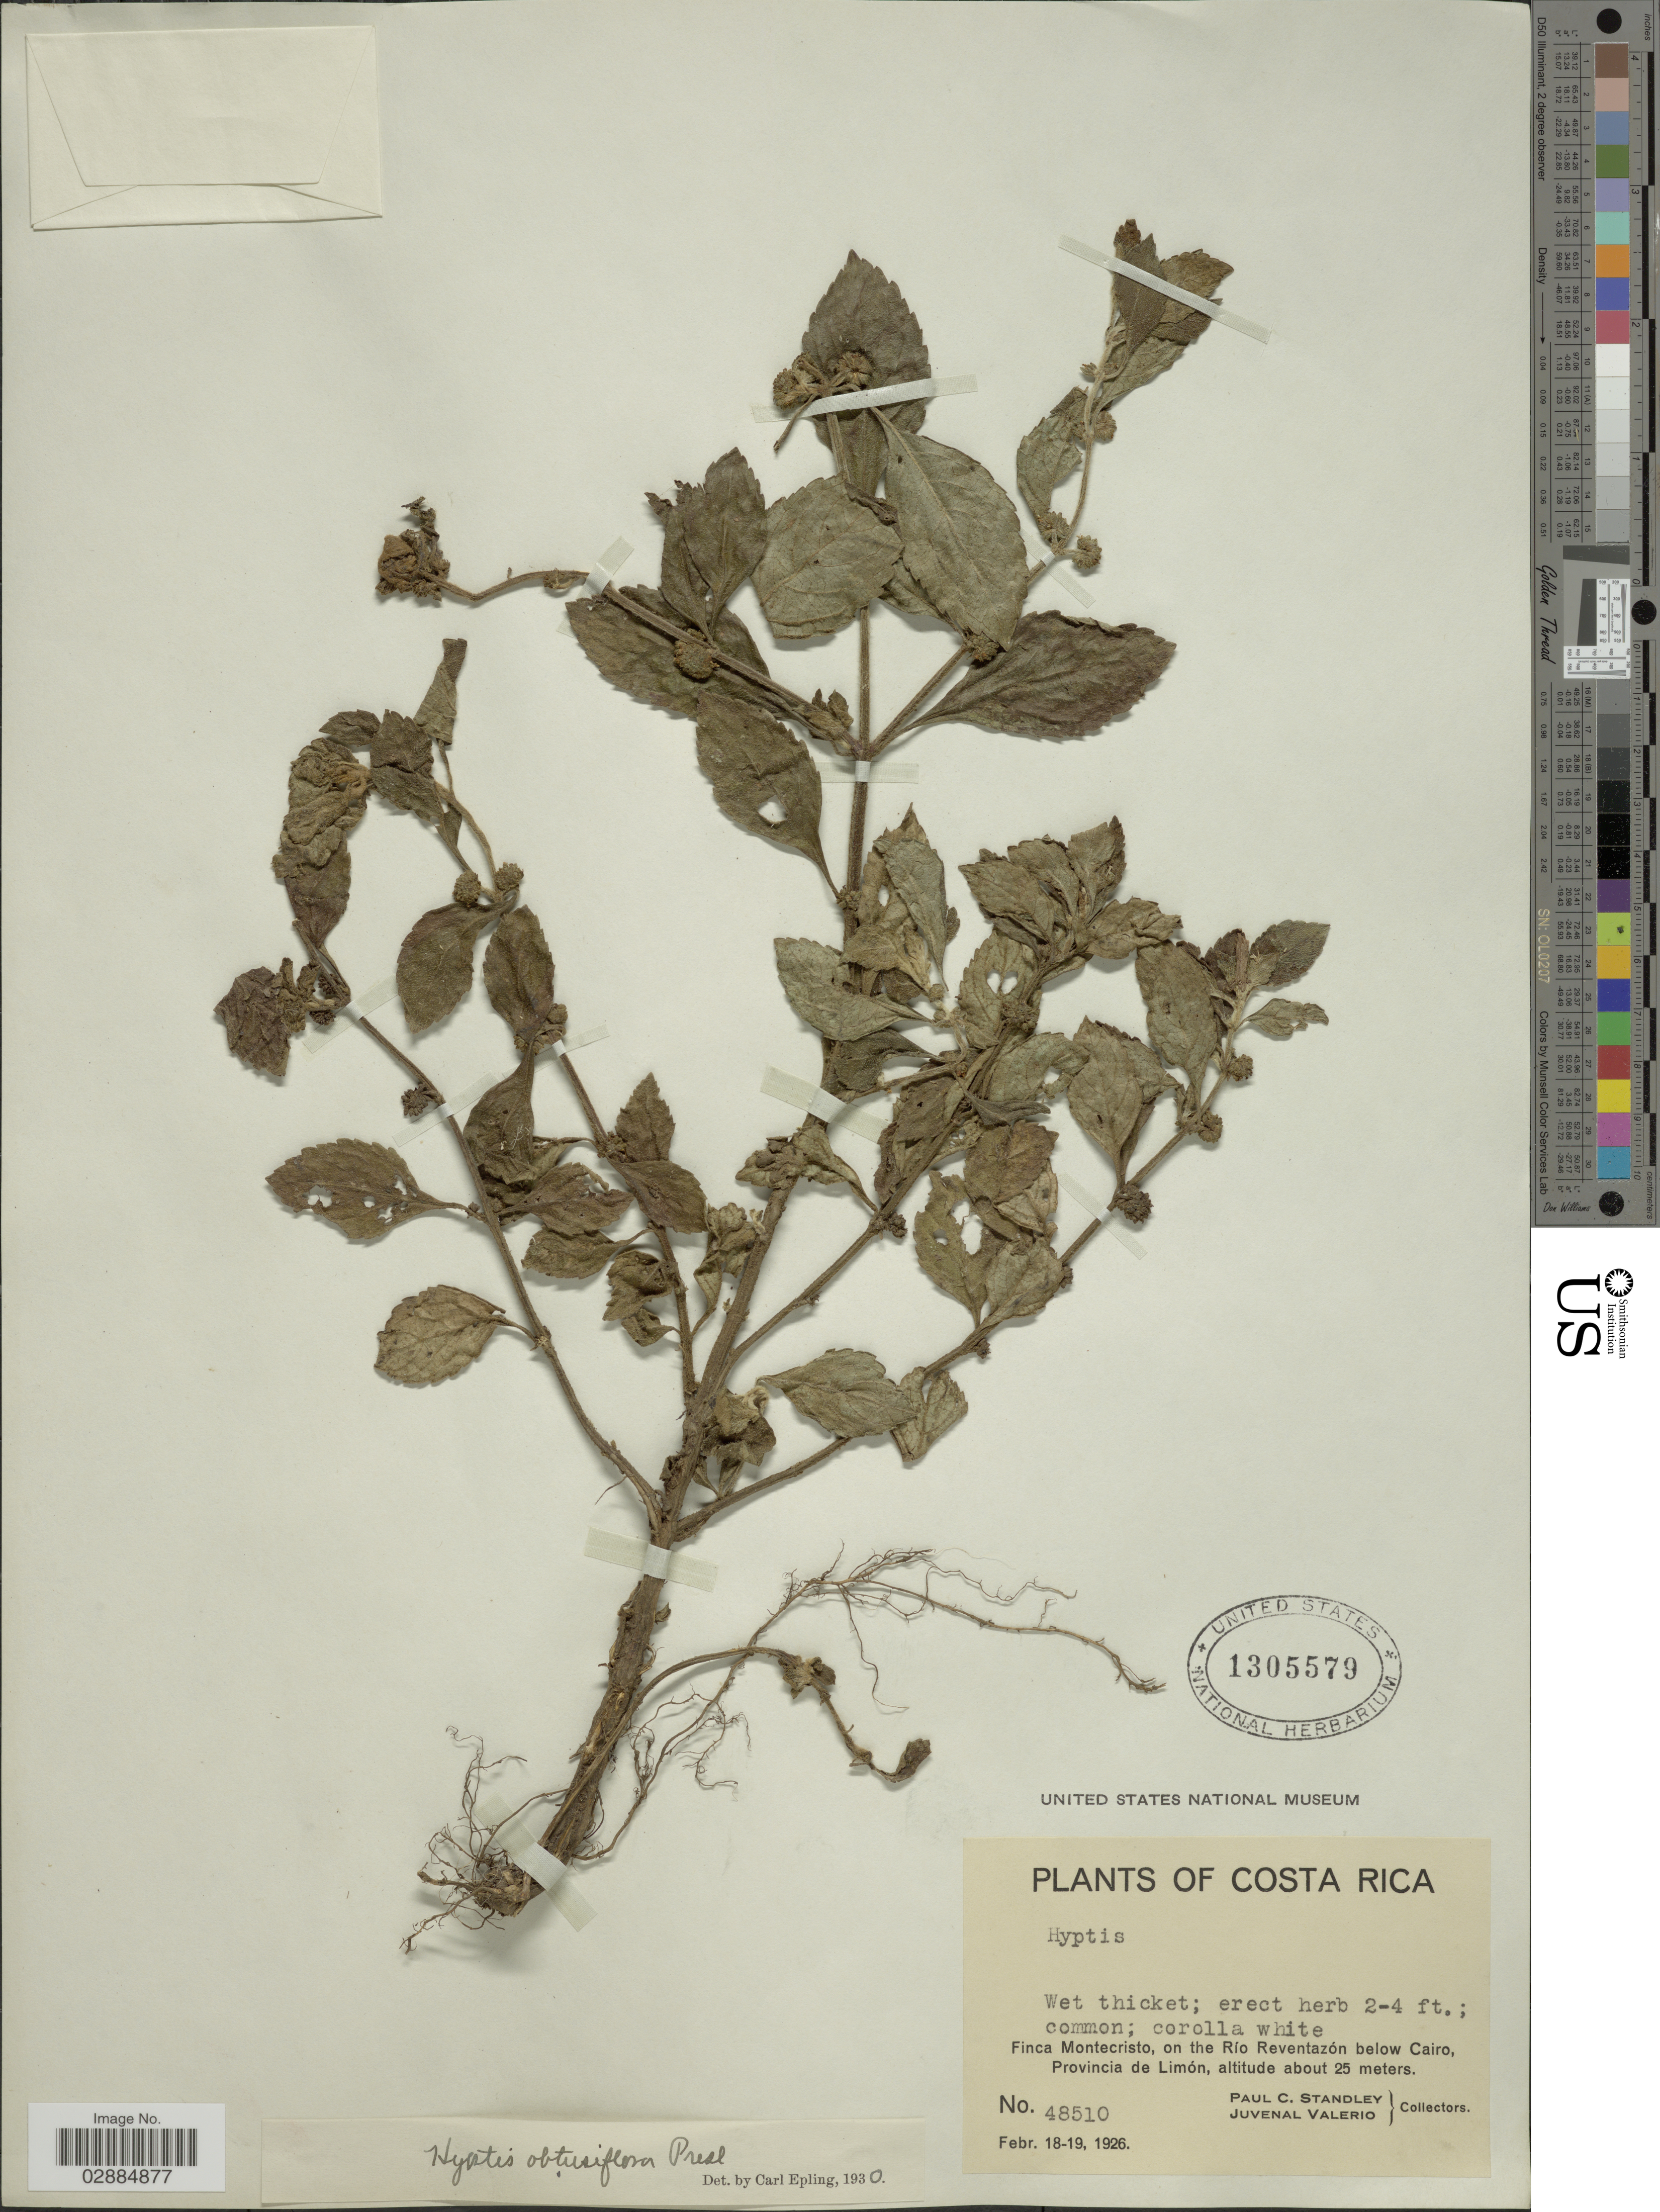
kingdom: Plantae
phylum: Tracheophyta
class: Magnoliopsida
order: Lamiales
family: Lamiaceae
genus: Hyptis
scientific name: Hyptis obtusiflora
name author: C. Presl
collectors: P. C. Standley & J. Valerio R.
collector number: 48510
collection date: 1926-02-18/1926-02-19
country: Costa Rica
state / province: Limón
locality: Finca Montecristo, on the Río Reventazón below Cairo, Provincia de Limón.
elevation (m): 25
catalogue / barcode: US 1305579